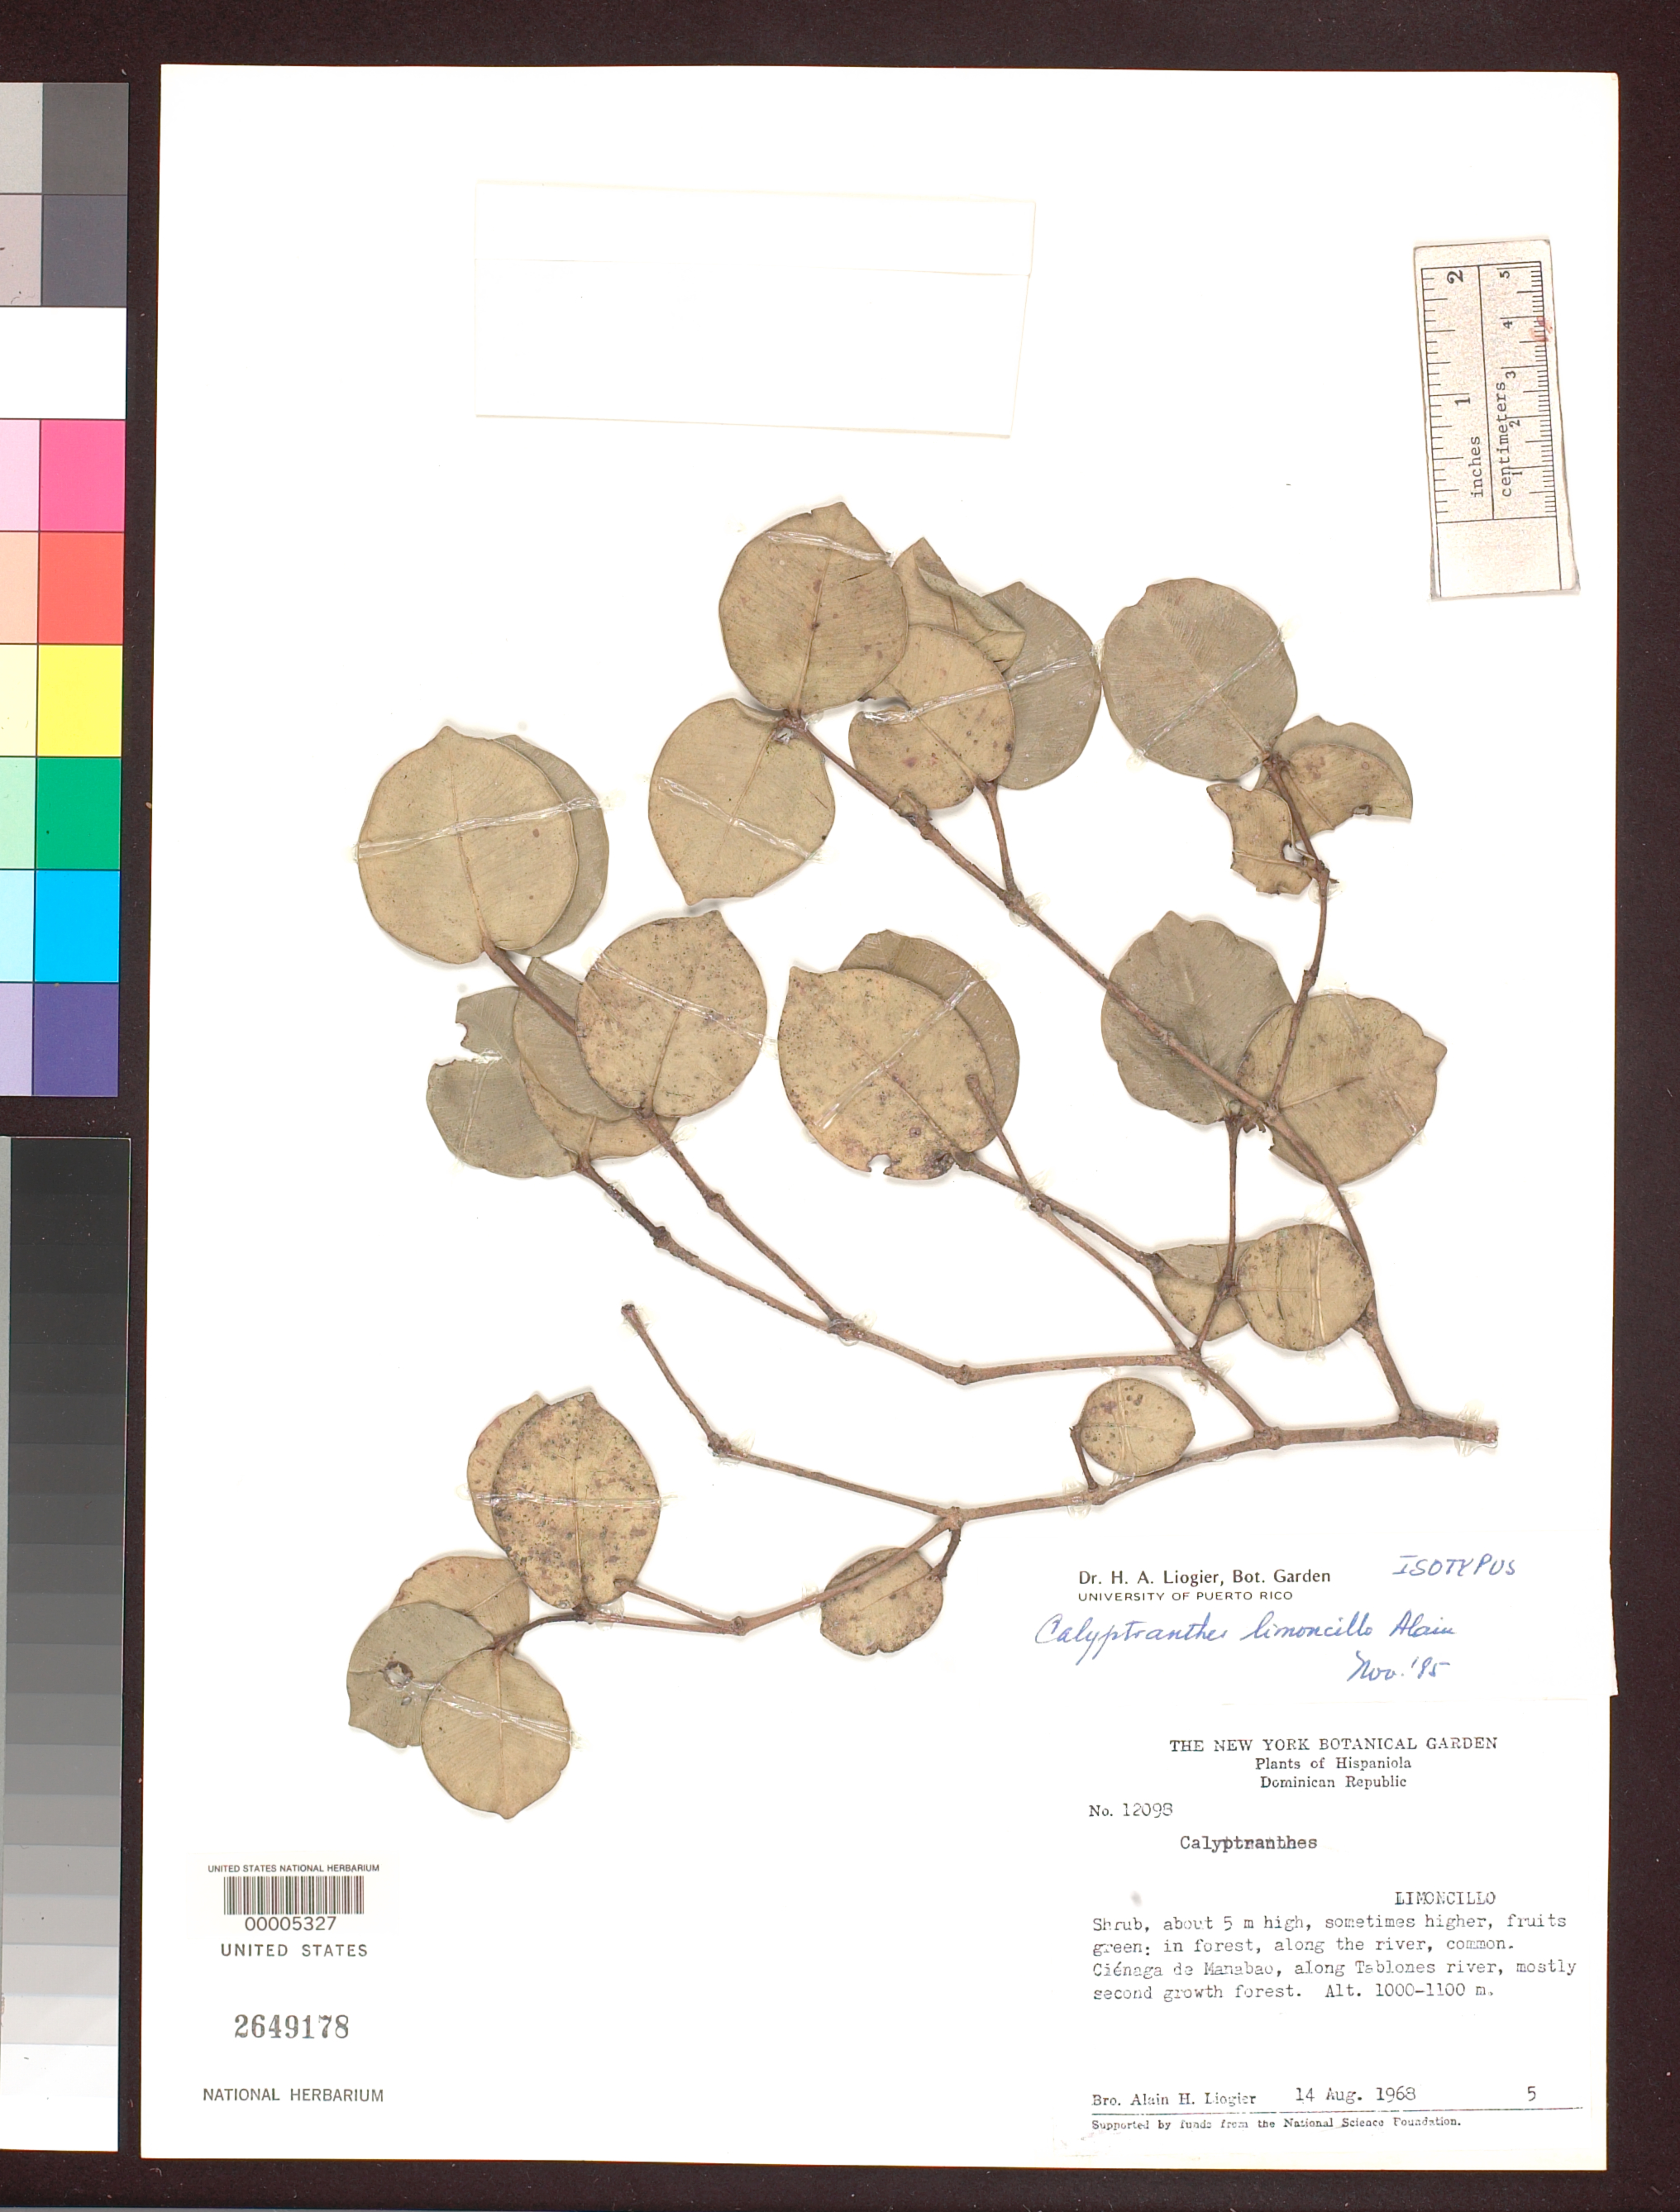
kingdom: Plantae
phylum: Tracheophyta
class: Magnoliopsida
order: Myrtales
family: Myrtaceae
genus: Calyptranthes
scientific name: Calyptranthes limoncillo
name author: Alain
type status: Isotype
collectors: A. H. Liogier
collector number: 12098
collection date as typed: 14 Aug 1968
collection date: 1968-08-14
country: Dominican Republic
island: Hispaniola Island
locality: Jarabacoa, Cienaga de Manabao, along Tablones River.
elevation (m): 1000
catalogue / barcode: US 2649178